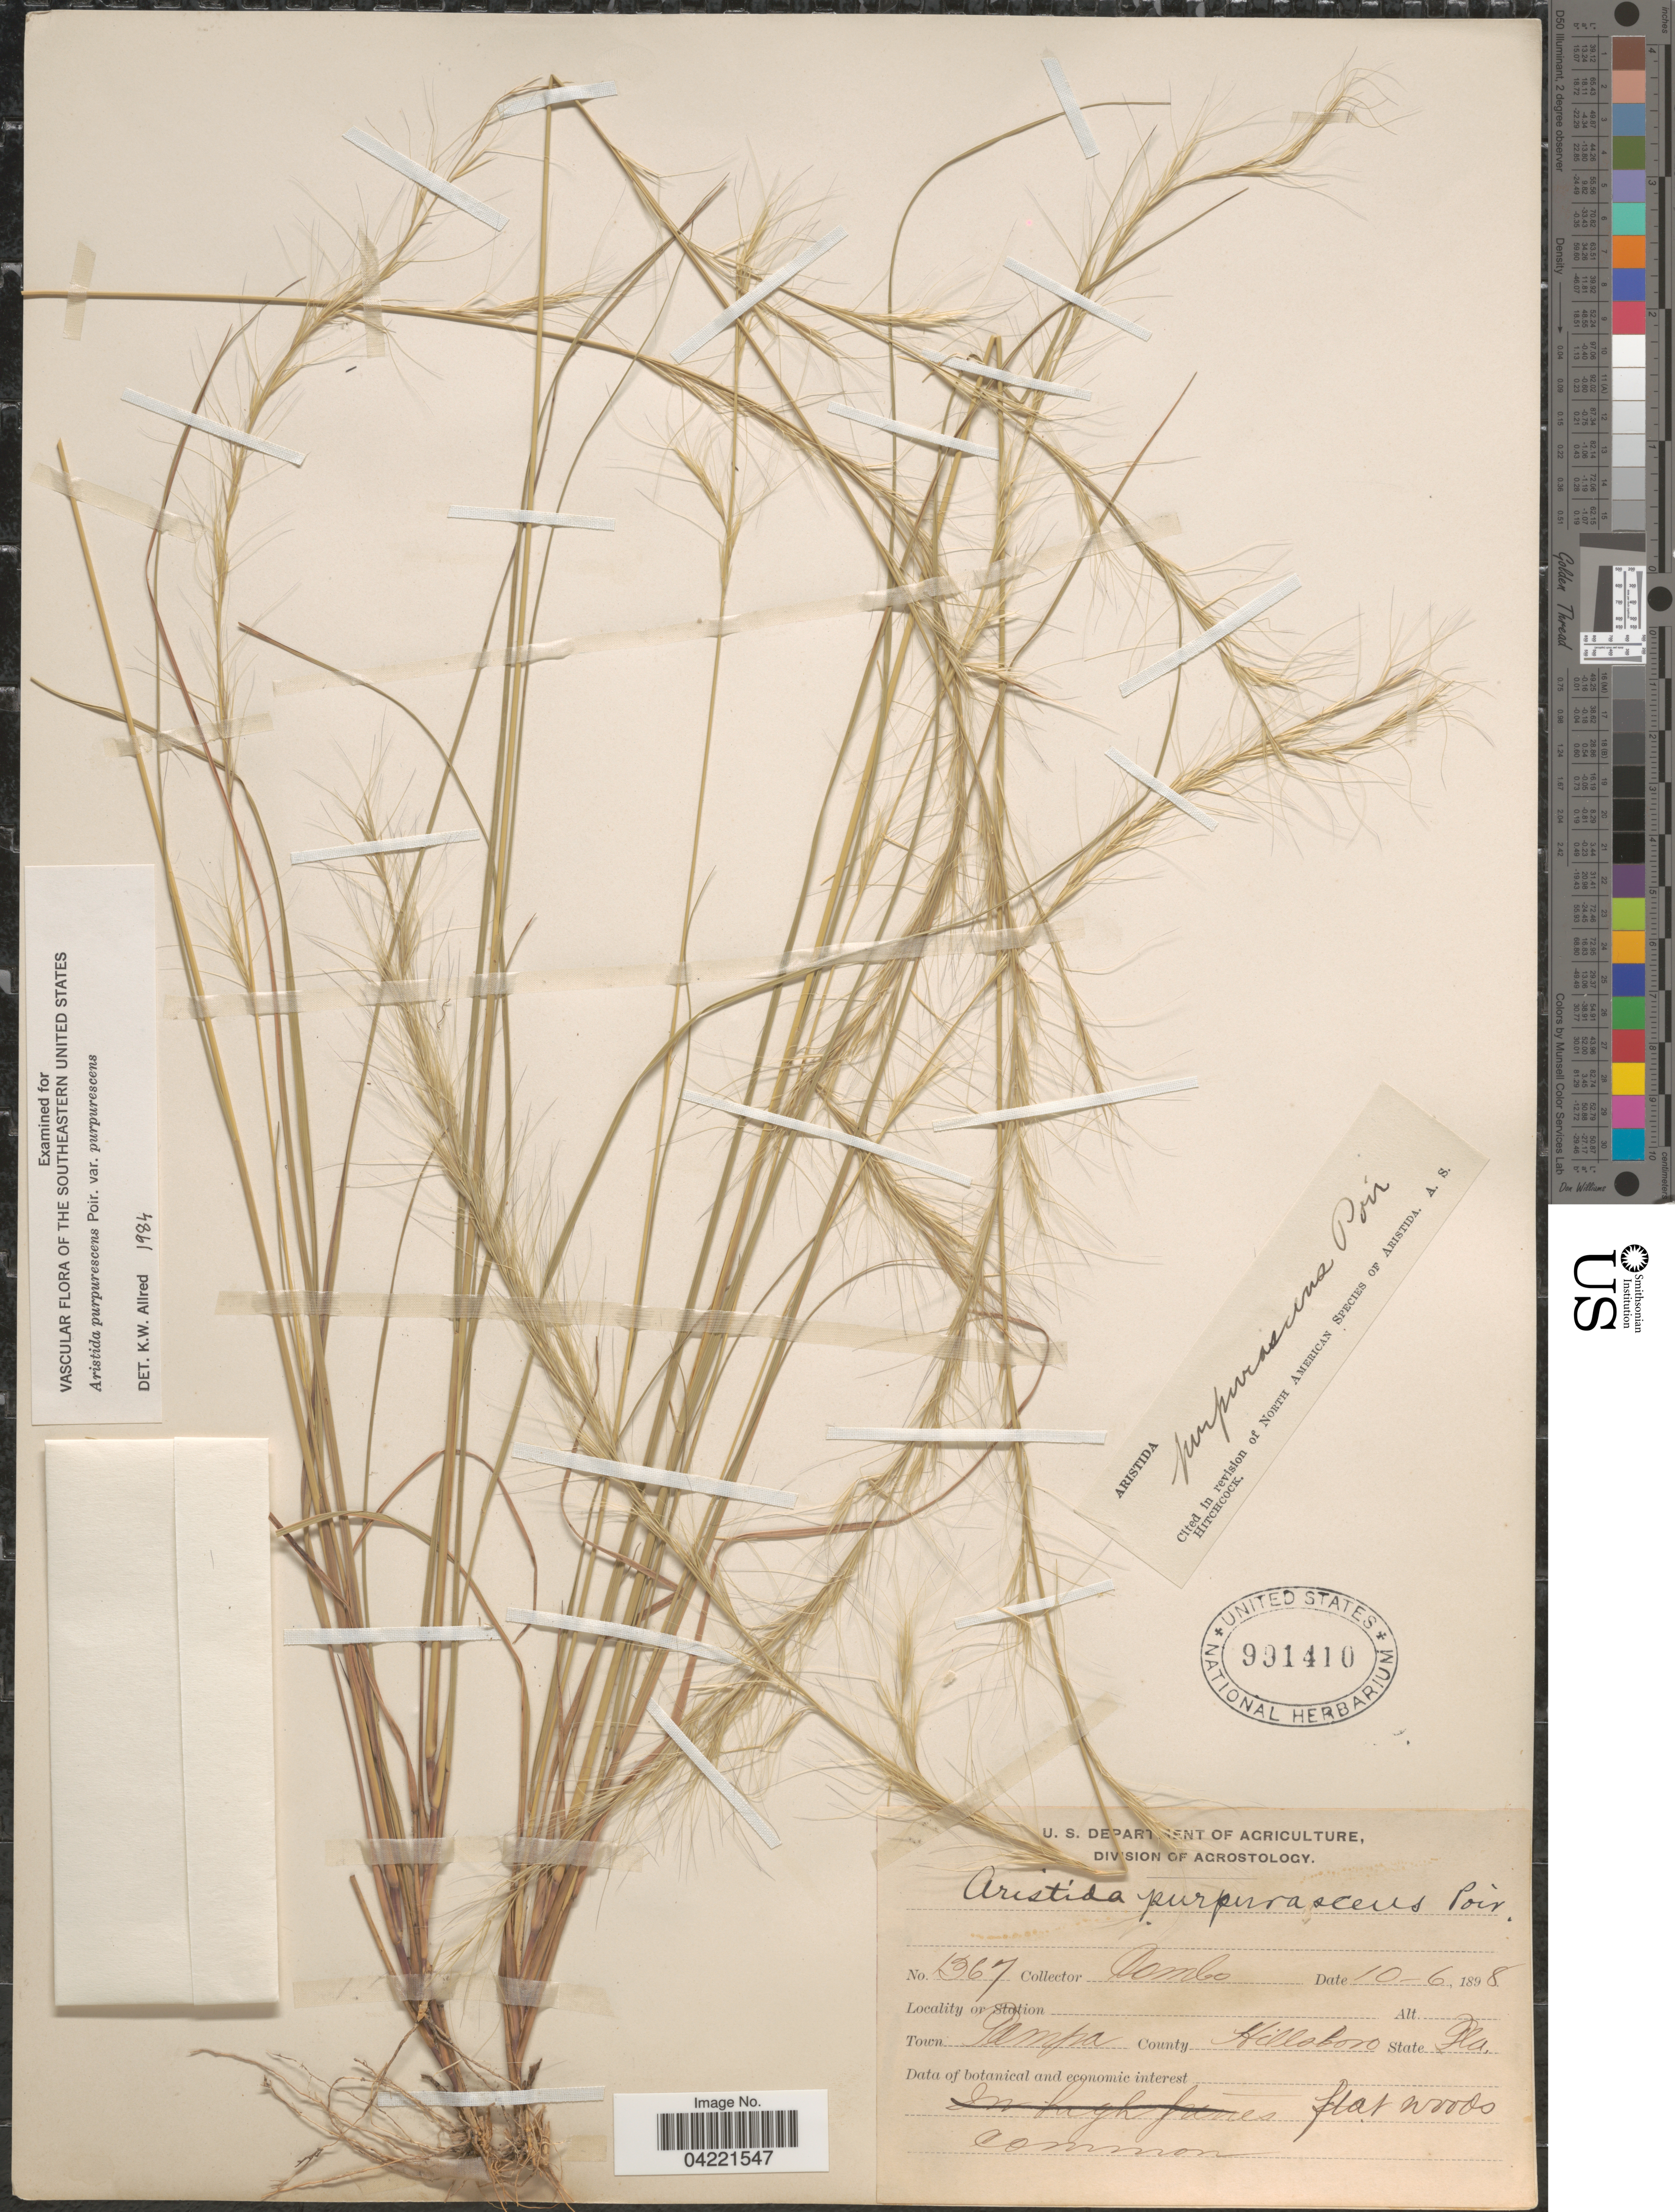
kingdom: Plantae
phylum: Tracheophyta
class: Liliopsida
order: Poales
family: Poaceae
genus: Aristida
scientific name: Aristida purpurascens var. purpurescens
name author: Poir.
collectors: -. Combs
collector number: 1367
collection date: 1898-10-06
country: United States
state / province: Florida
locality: Town Tampa. County Hillsboro.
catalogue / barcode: US 991410